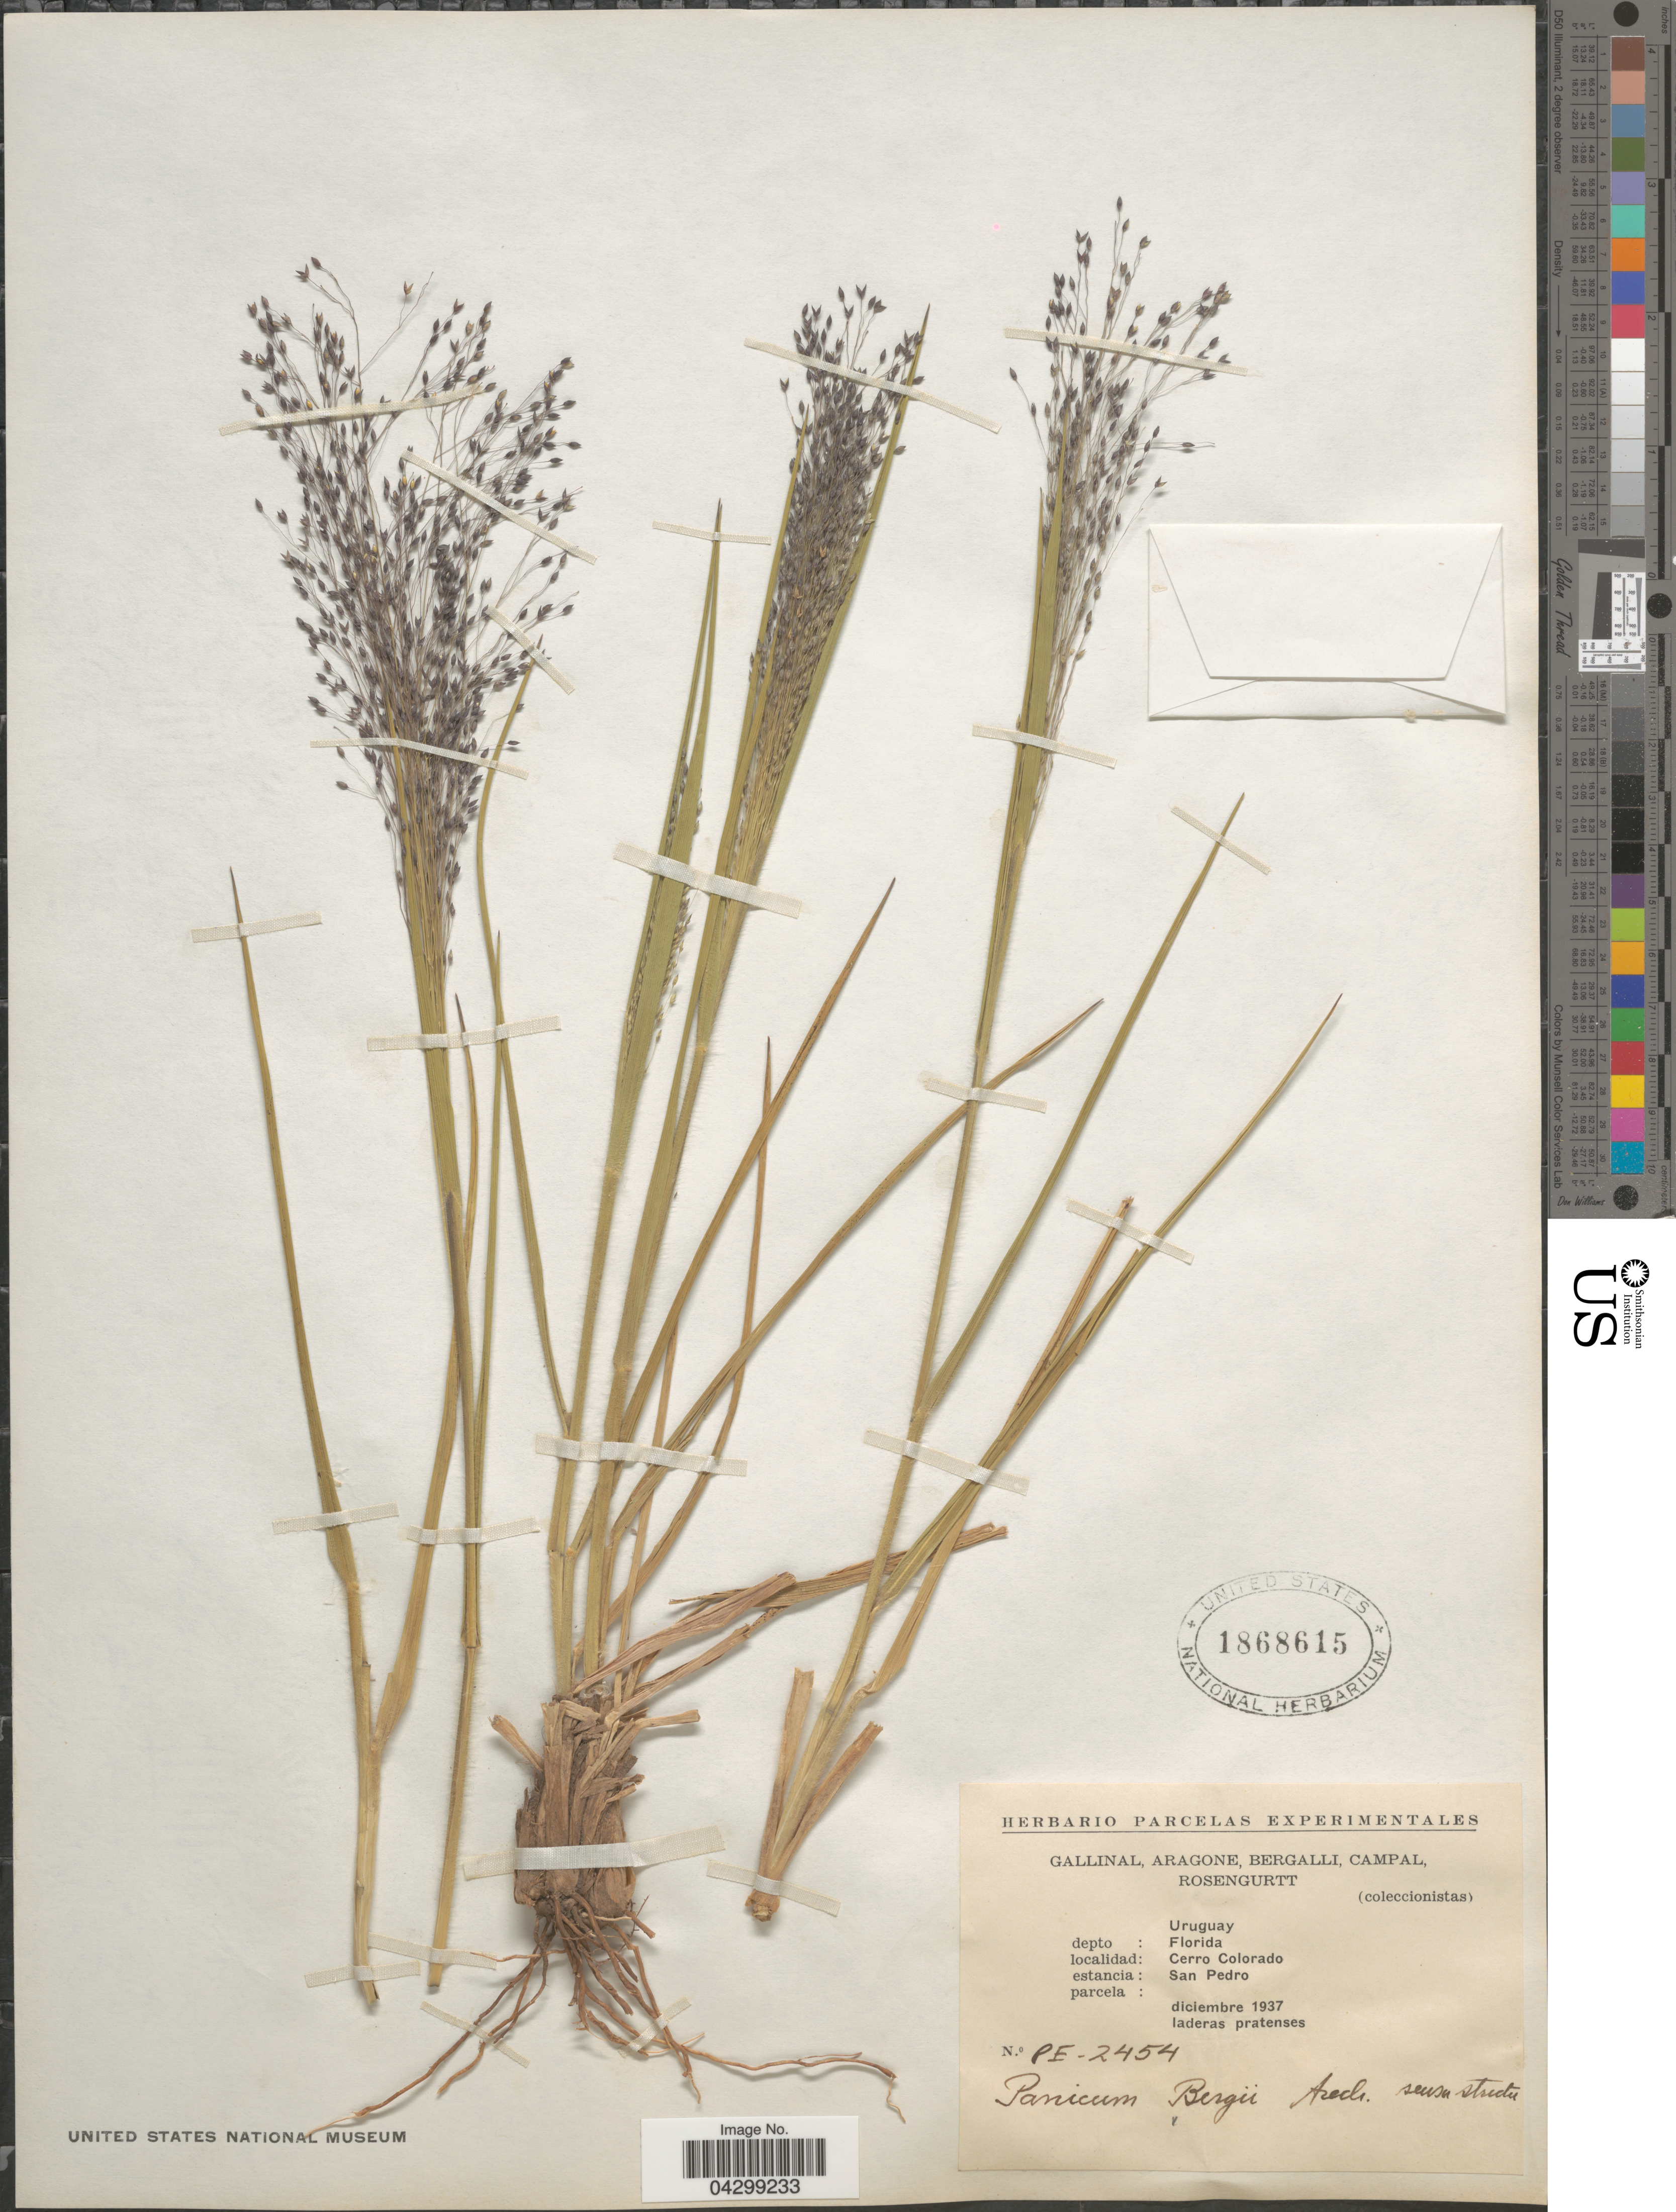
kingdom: Plantae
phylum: Tracheophyta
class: Liliopsida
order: Poales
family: Poaceae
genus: Panicum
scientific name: Panicum bergii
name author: Arechav.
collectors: -. Gallinal, -- Aragone, -- Bergalli, -- Campal & Rosengurtt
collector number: PE-2454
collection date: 1937-12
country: Uruguay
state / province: Florida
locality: Depto: Florida. Cerro Colorado. Estancia: San pedro.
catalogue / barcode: US 1868615